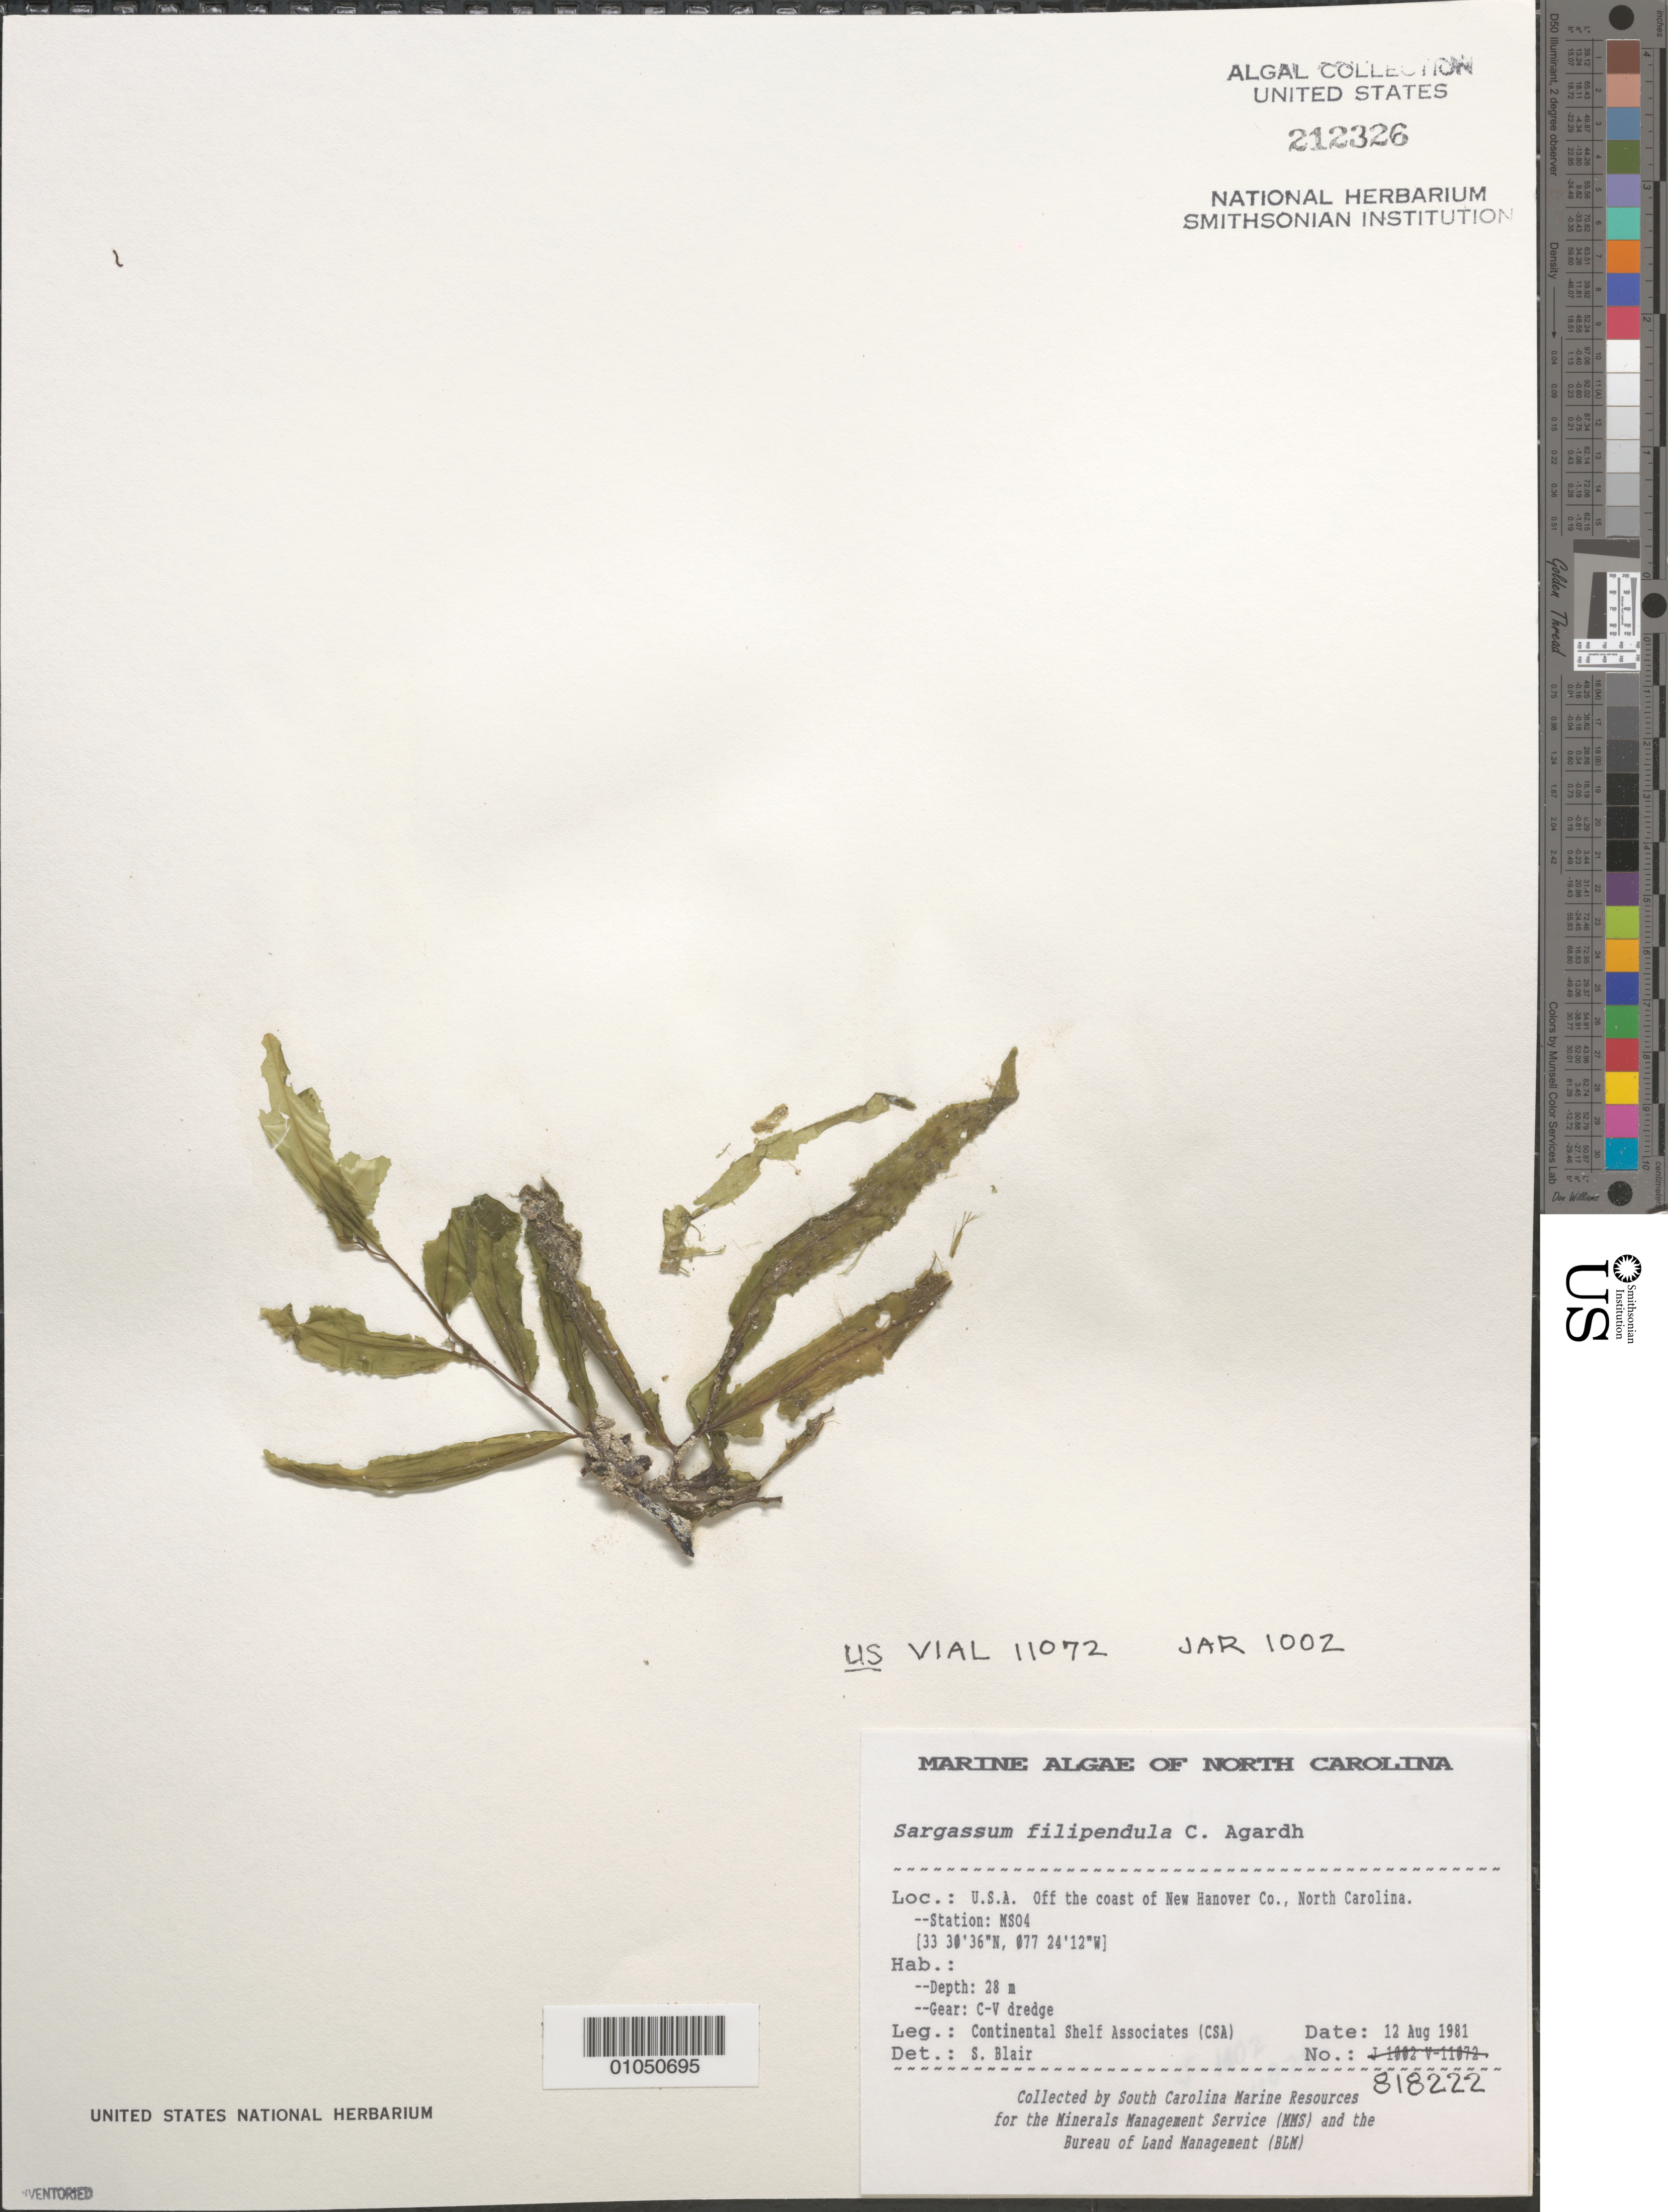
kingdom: Chromista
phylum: Ochrophyta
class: Phaeophyceae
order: Fucales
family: Sargassaceae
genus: Sargassum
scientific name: Sargassum filipendula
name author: C. Agardh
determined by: Blair, S. M.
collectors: Continental Shelf Associates for the MMS/BLM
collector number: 818222 Station MS04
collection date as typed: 12 Aug 1981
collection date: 1981-08-12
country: United States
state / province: North Carolina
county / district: New Hanover County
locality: Off coast of New Hanover County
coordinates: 33 30'36"N, 077 24'12"W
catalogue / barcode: US 212326